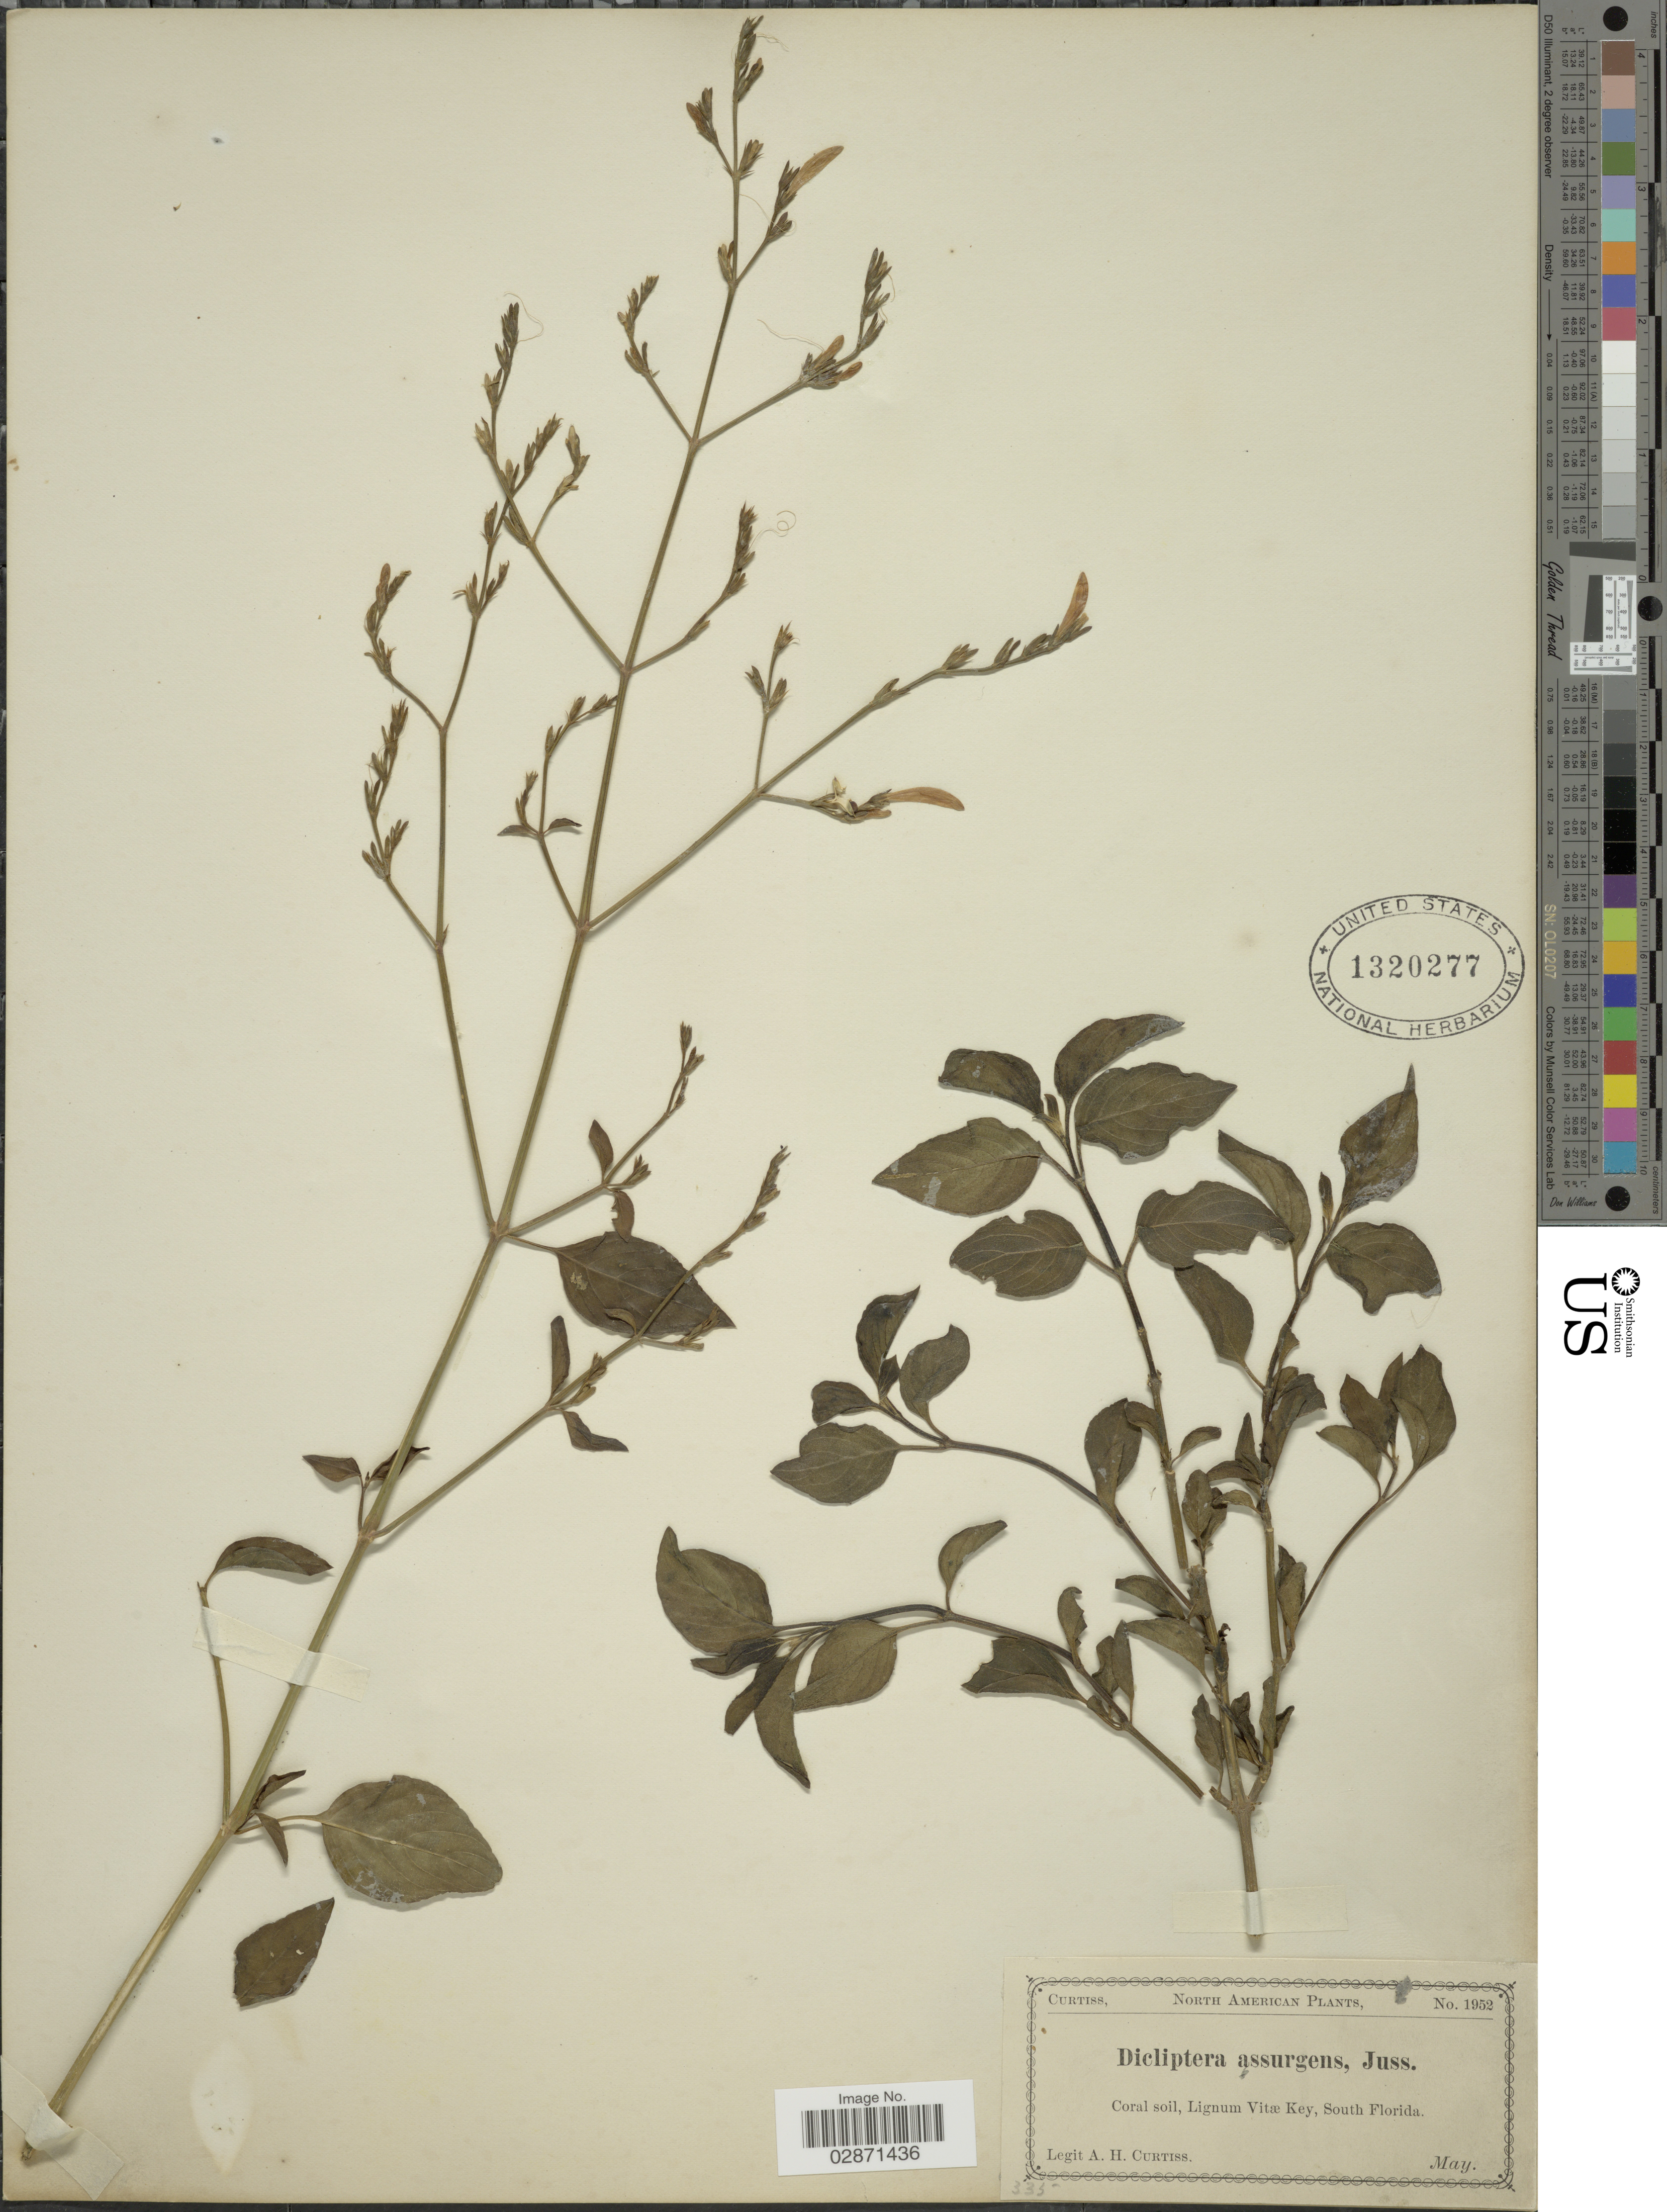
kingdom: Plantae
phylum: Tracheophyta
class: Magnoliopsida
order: Lamiales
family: Acanthaceae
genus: Dicliptera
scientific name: Dicliptera sexangularis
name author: (L.) Juss.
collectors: A. H. Curtiss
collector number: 1952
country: United States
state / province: Florida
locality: Coral soil, Lignum Vitæ Key, South Florida.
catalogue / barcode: US 1320277